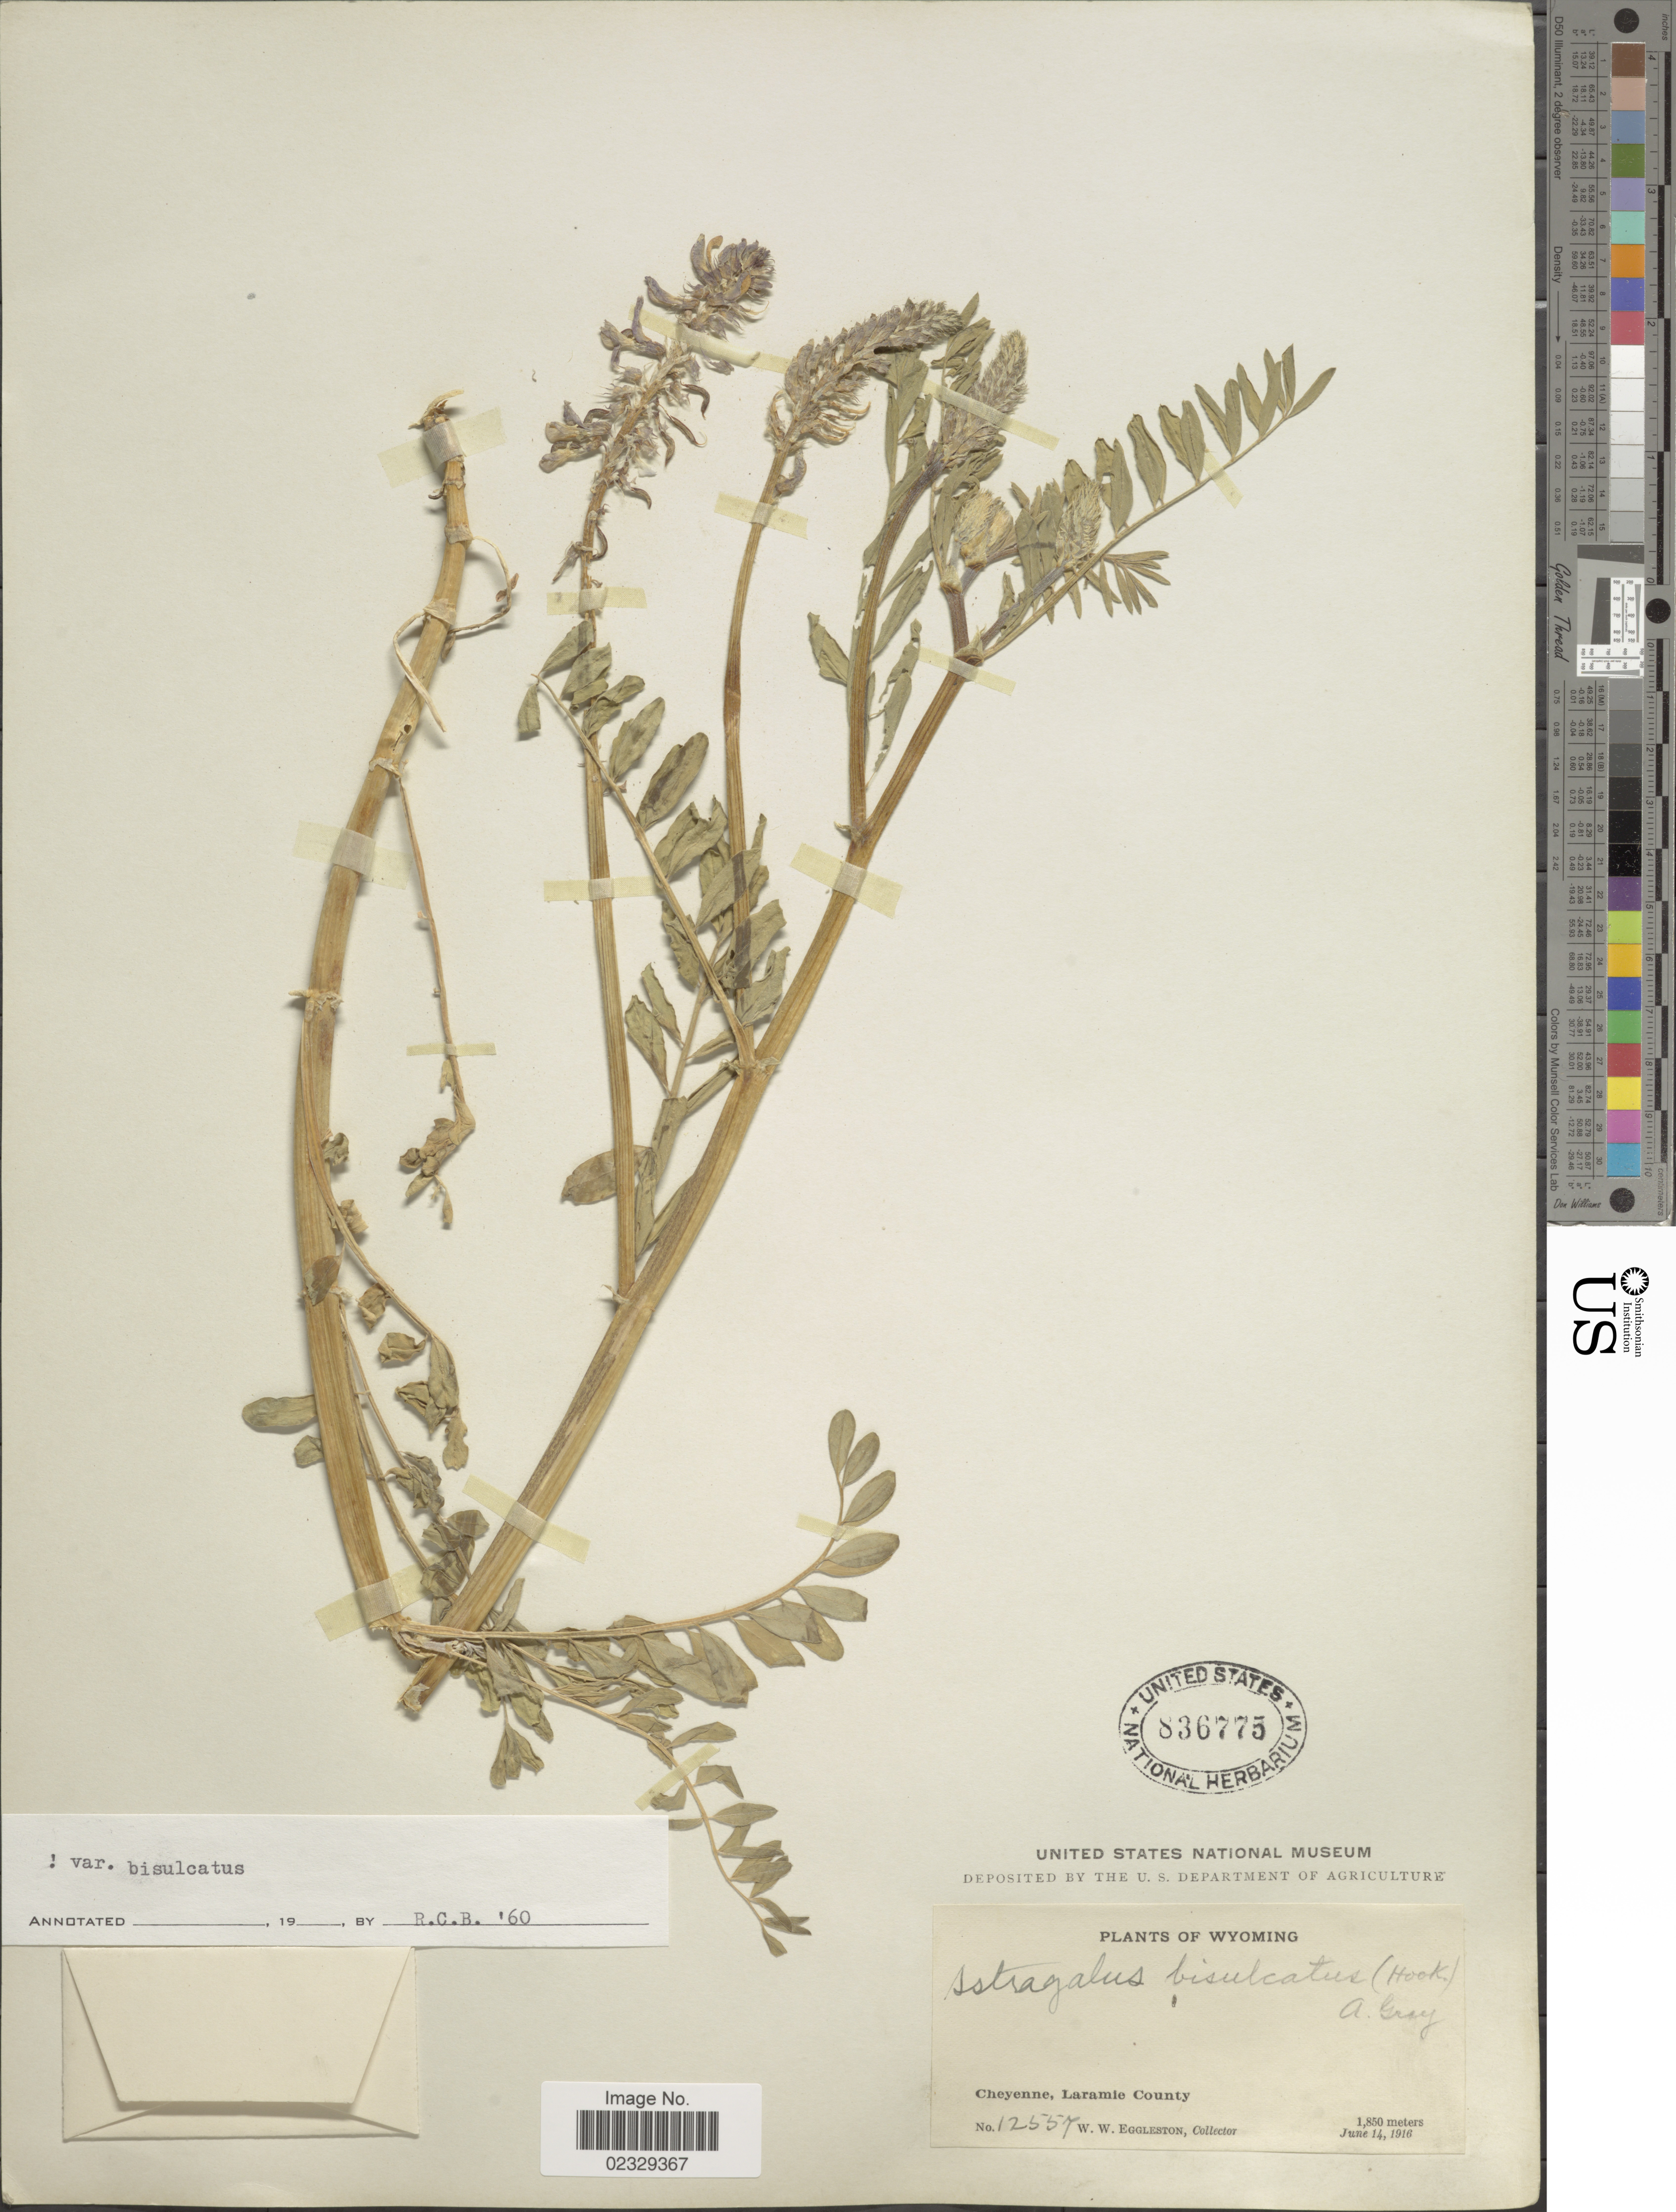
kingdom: Plantae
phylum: Tracheophyta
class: Magnoliopsida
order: Fabales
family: Fabaceae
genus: Astragalus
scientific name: Astragalus bisulcatus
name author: (Hook.) A. Gray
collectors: W. W. Eggleston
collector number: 12557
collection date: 1916-06-14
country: United States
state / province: Wyoming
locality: Cheyenne, Laramie County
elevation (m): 1850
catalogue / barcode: US 836775